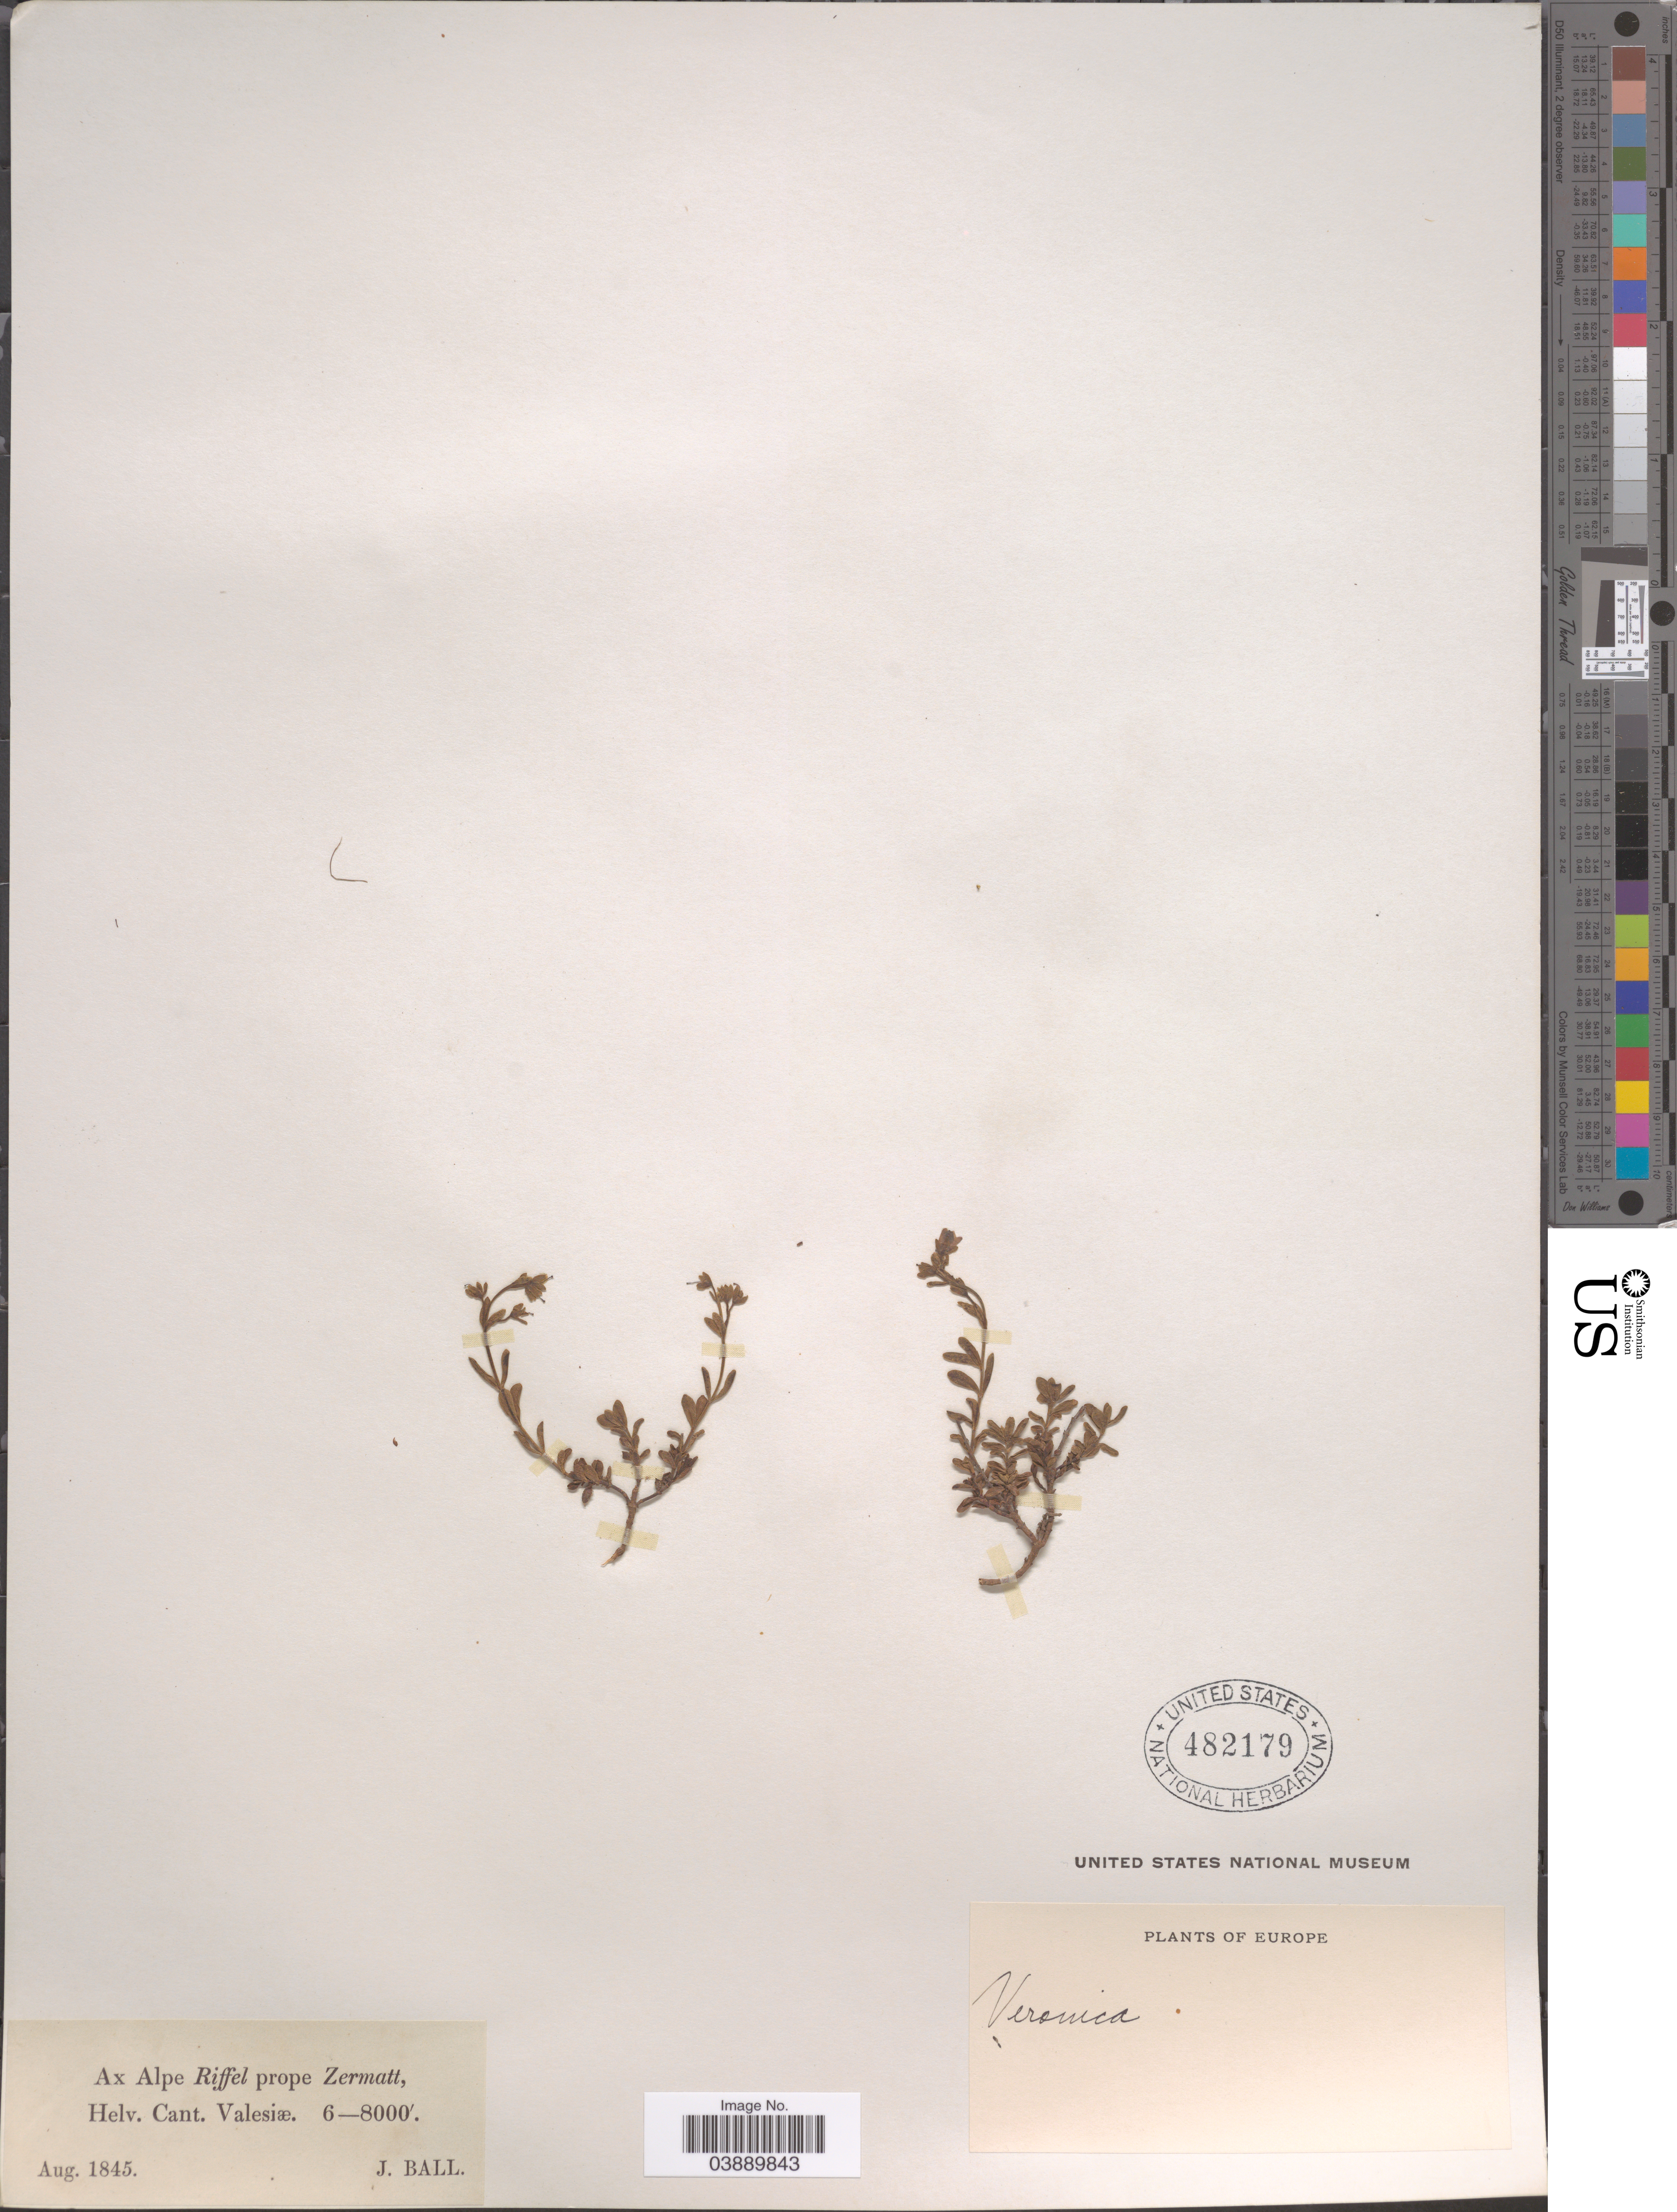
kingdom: Plantae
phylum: Tracheophyta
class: Magnoliopsida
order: Lamiales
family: Plantaginaceae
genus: Veronica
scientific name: Veronica fruticans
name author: Jacq.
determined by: Albach, Dirk C.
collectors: J. Ball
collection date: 1845-08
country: Switzerland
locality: Ax Alpe Riffel prope Zermatt, Helv. Cant Valesiæ. Europe.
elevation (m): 1829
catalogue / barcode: US 482179